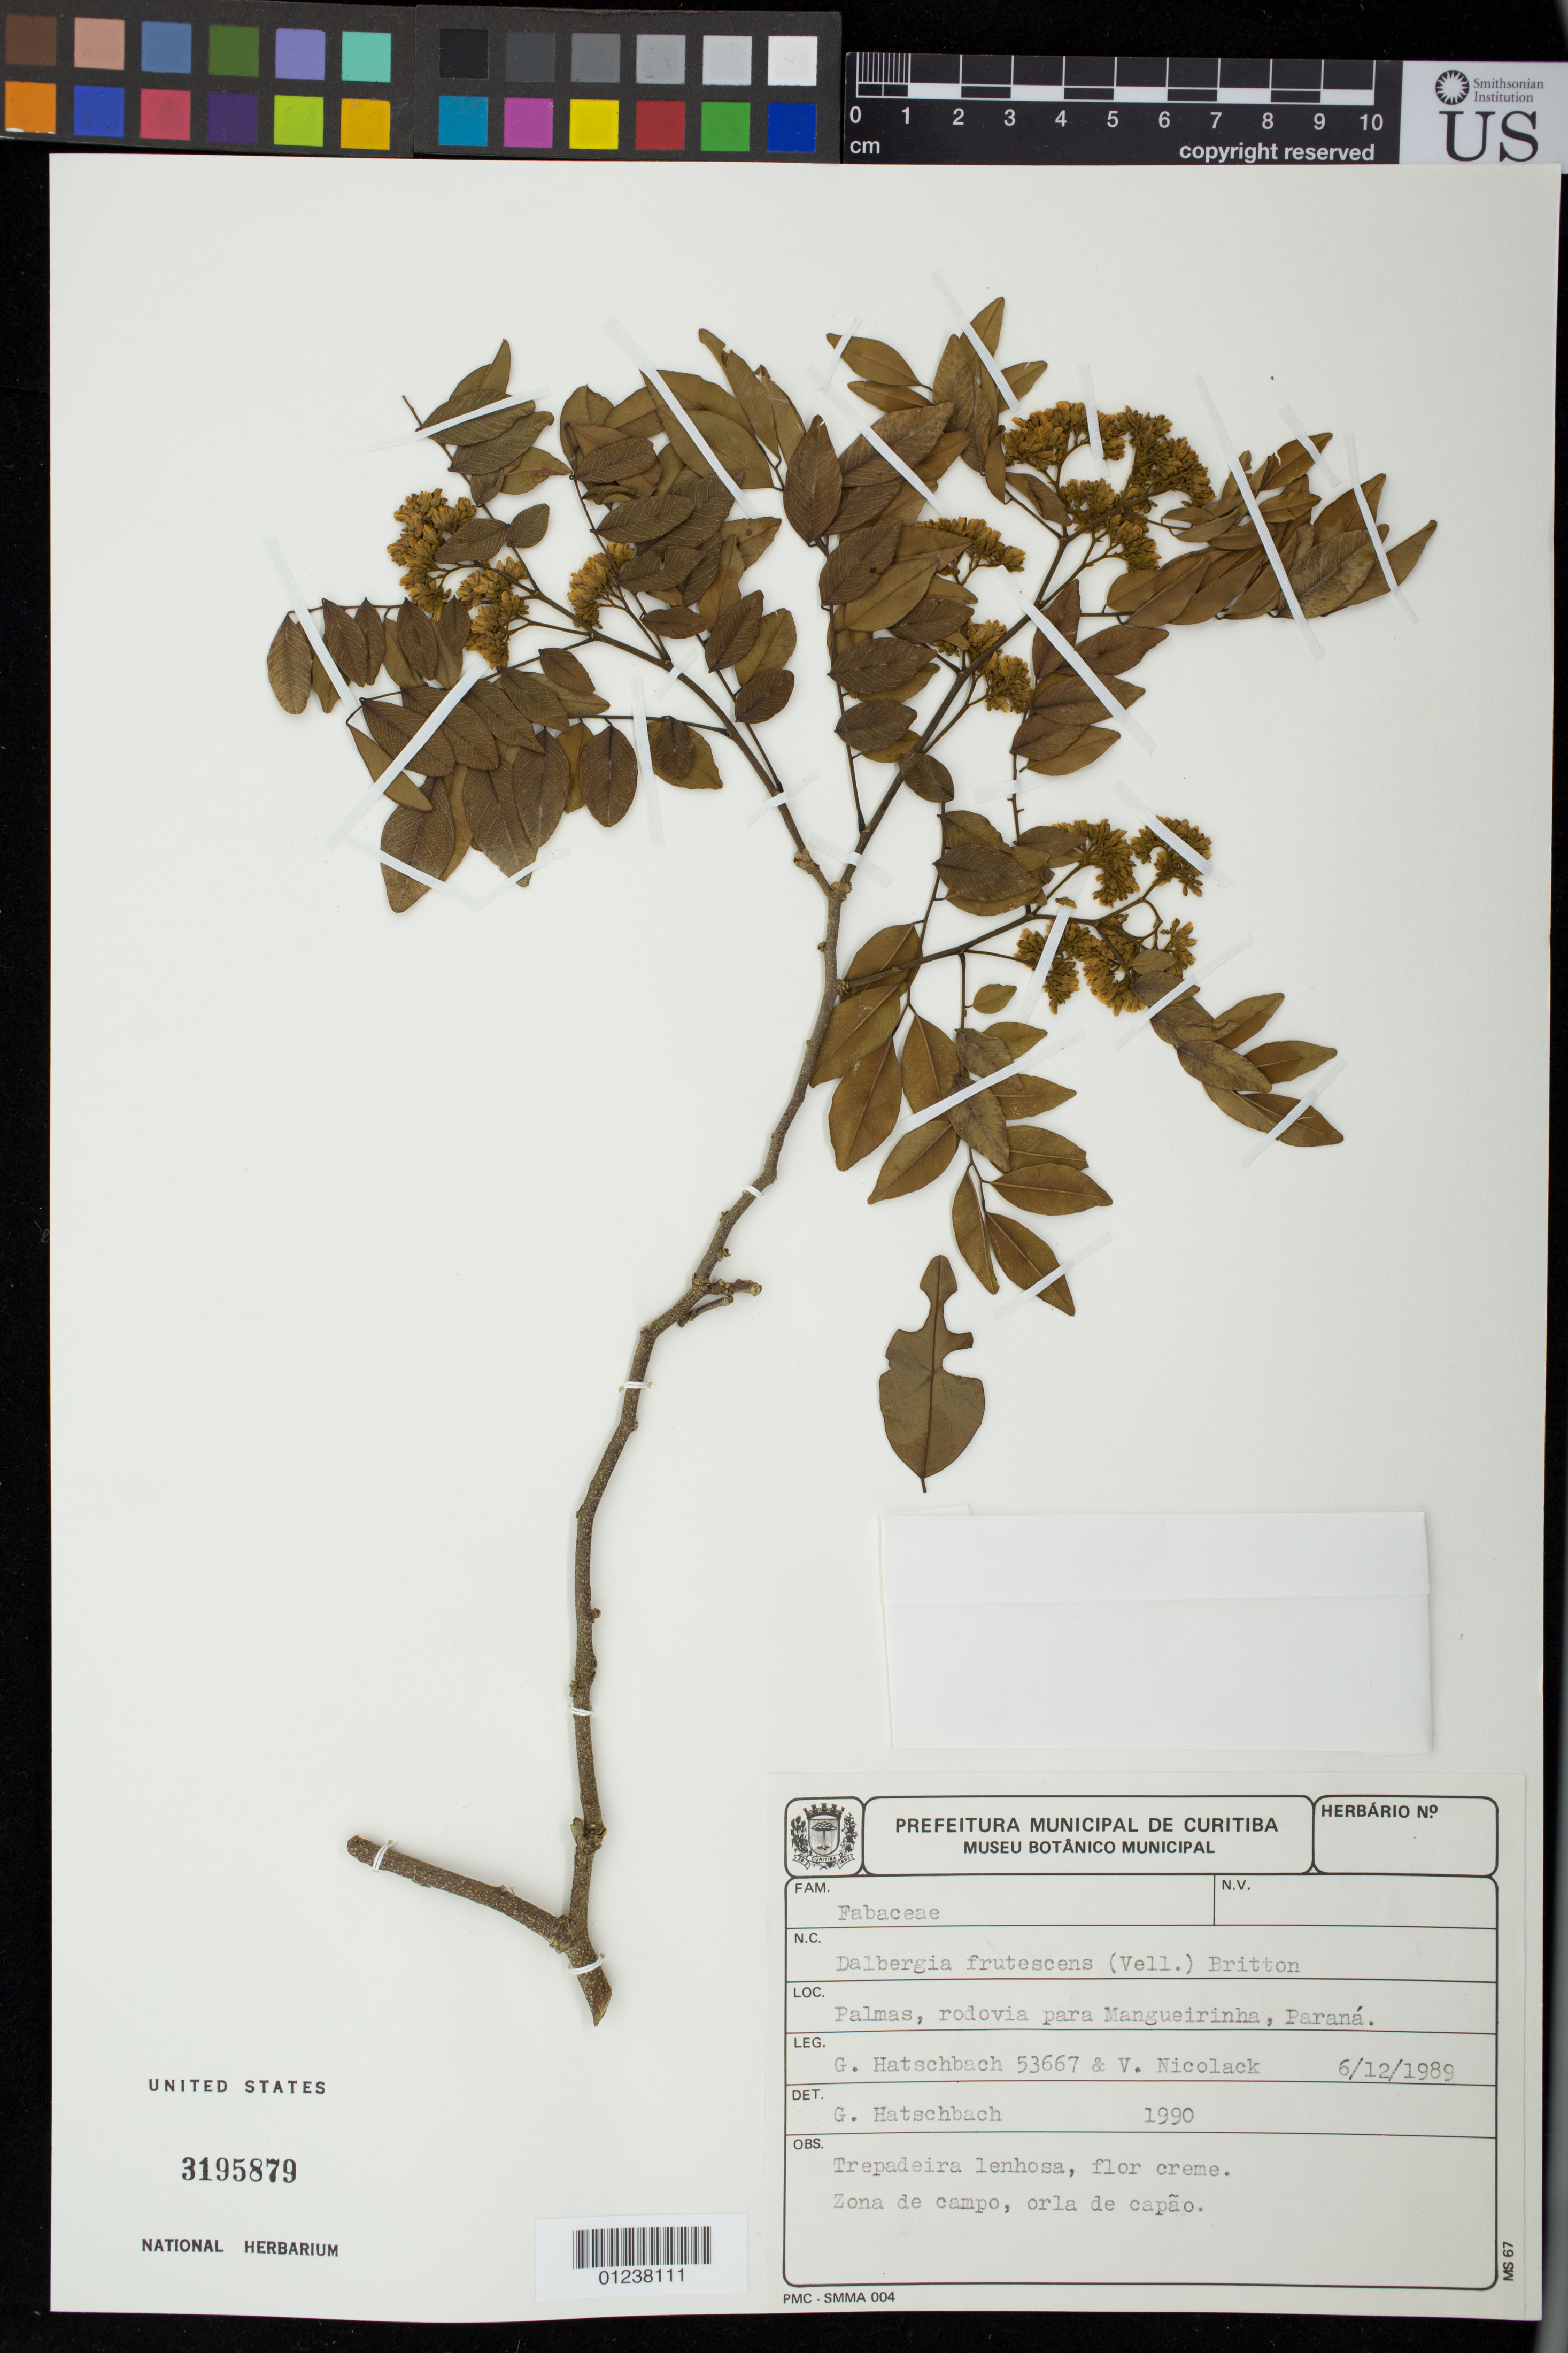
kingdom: Plantae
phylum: Tracheophyta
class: Magnoliopsida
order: Fabales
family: Fabaceae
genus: Dalbergia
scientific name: Dalbergia frutescens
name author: (Vell.) Britton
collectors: G. Hatschbach & V. Nicolack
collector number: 53667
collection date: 1989-12-06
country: Brazil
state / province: Tocantins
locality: Palmas, rodovia para Mangueirinha, Parana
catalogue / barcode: US 3195879